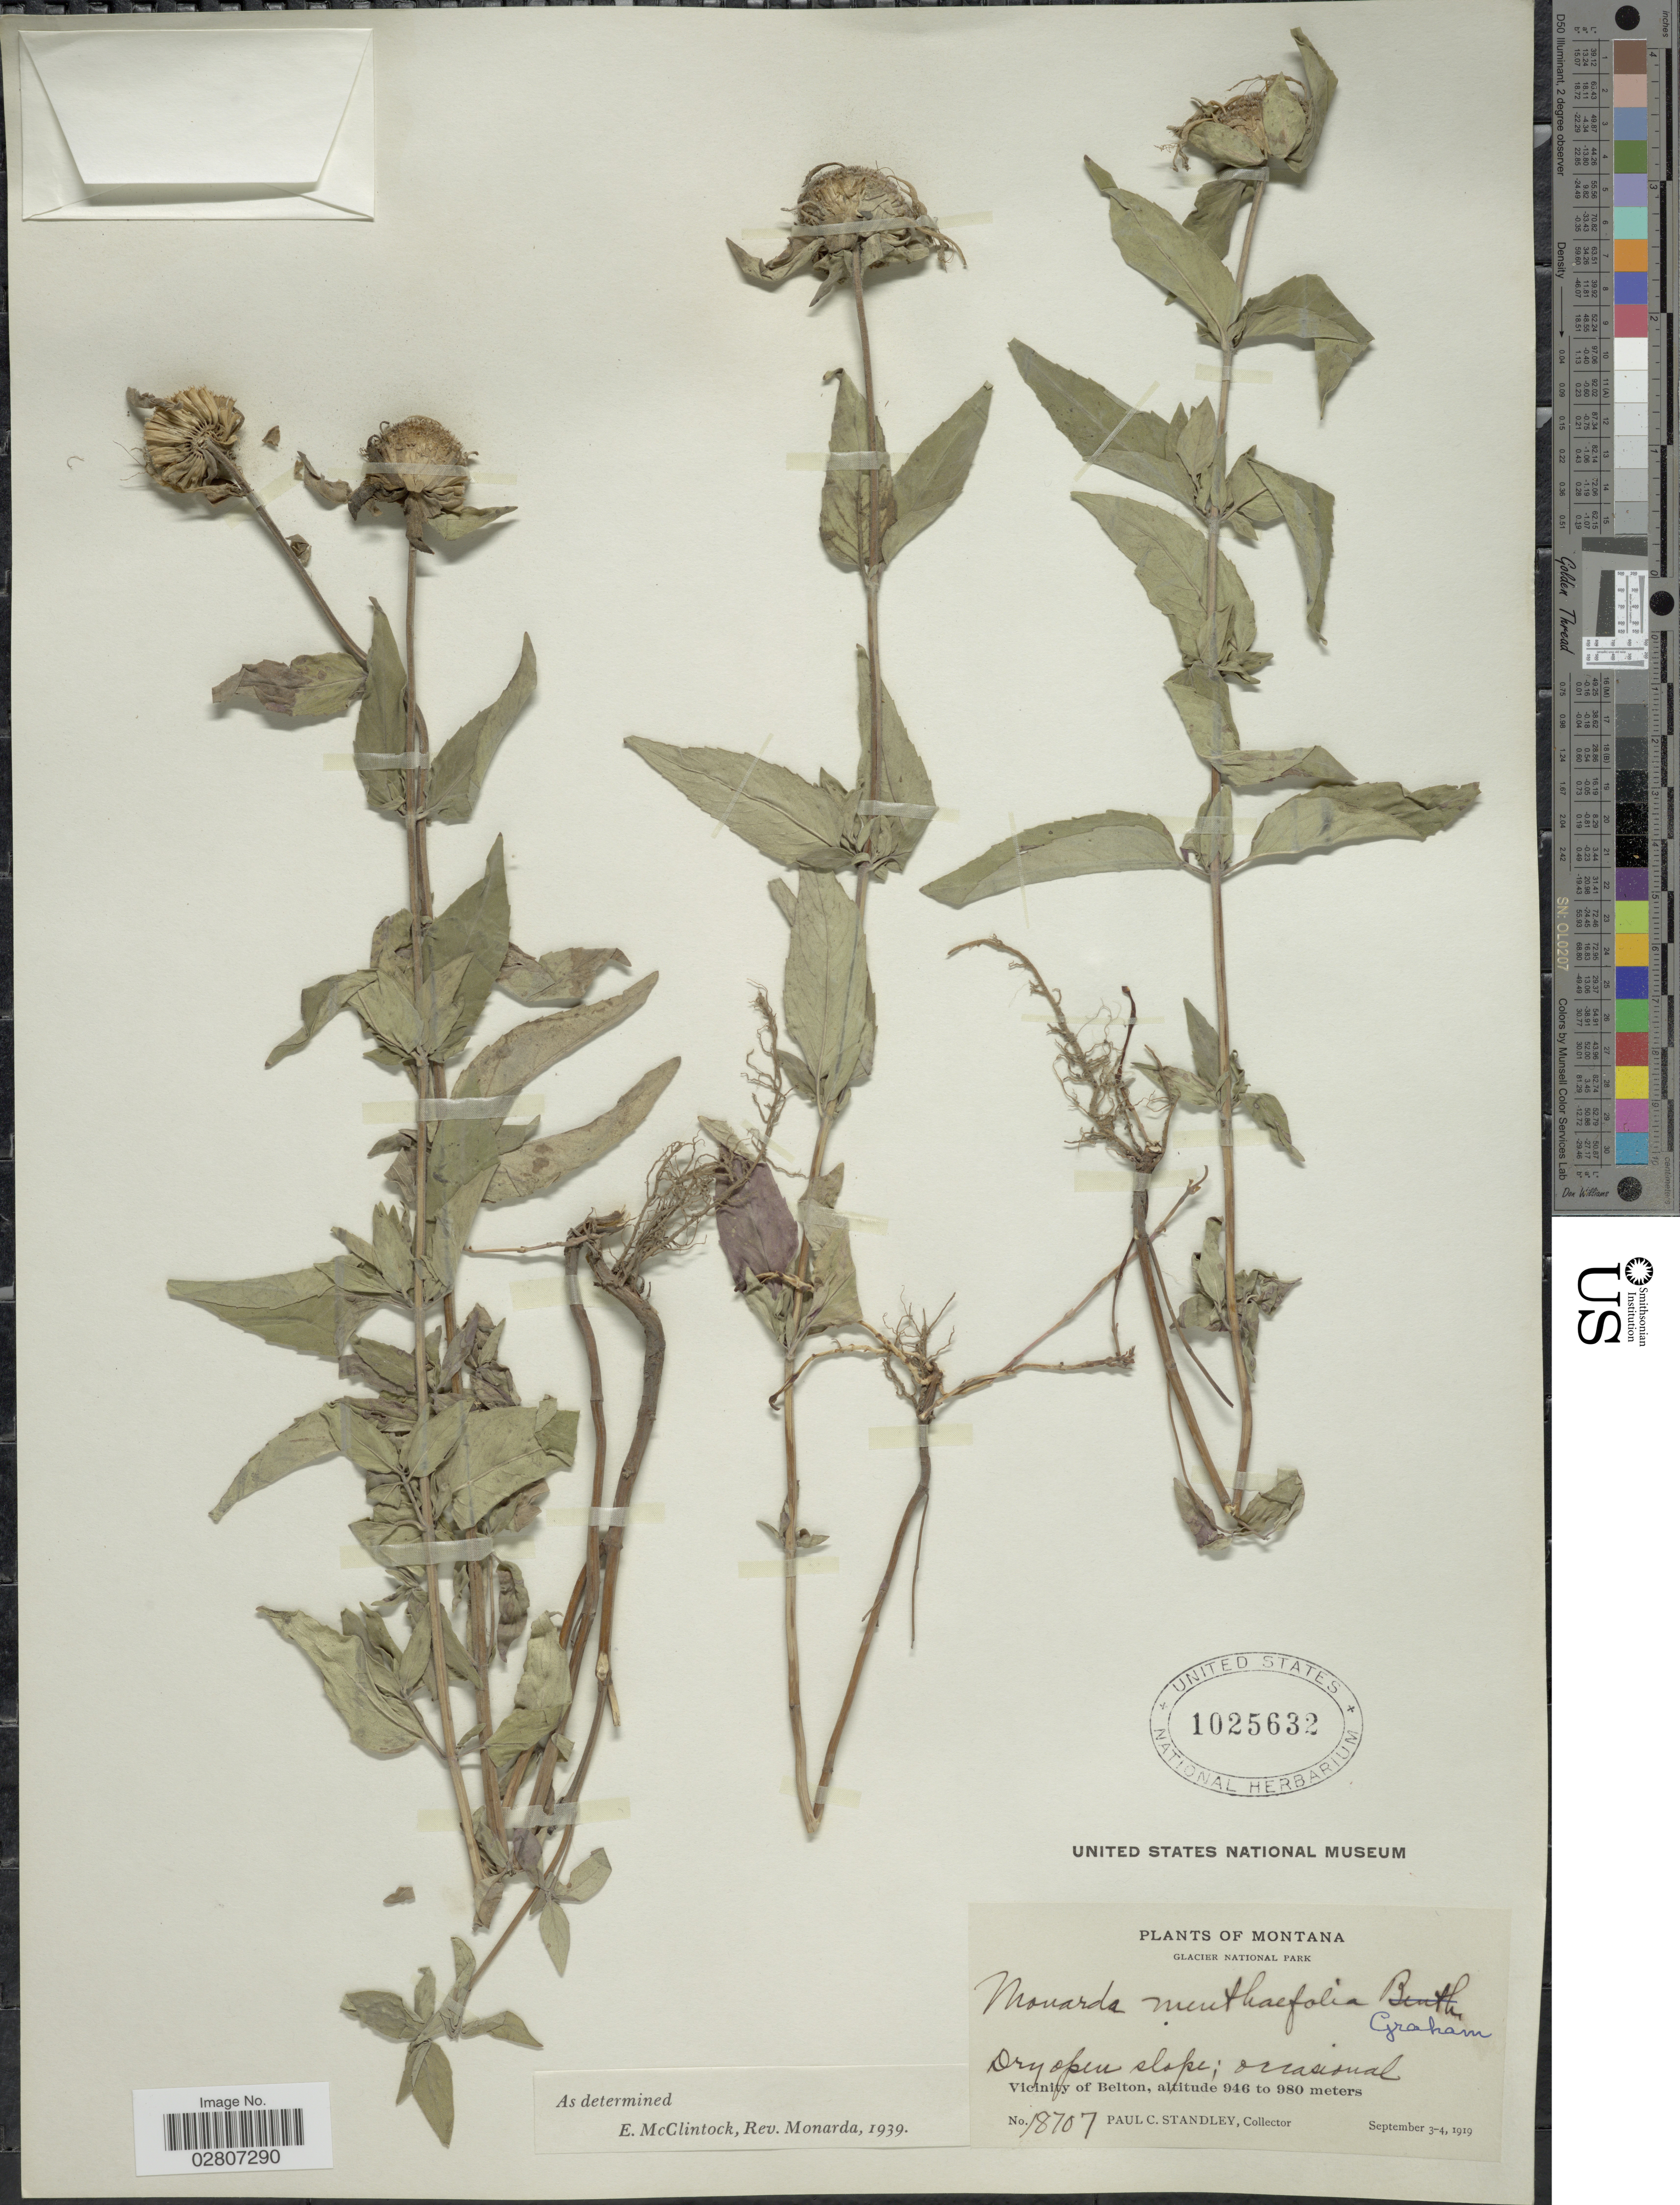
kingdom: Plantae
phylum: Tracheophyta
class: Magnoliopsida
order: Lamiales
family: Lamiaceae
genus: Monarda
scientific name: Monarda fistulosa var. menthifolia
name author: (Graham) Fernald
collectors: P. C. Standley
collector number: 18707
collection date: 1919-09-03/1919-09-04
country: United States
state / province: Montana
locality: Glacier National Park. Vicinity of Belton.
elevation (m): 946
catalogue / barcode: US 1025632